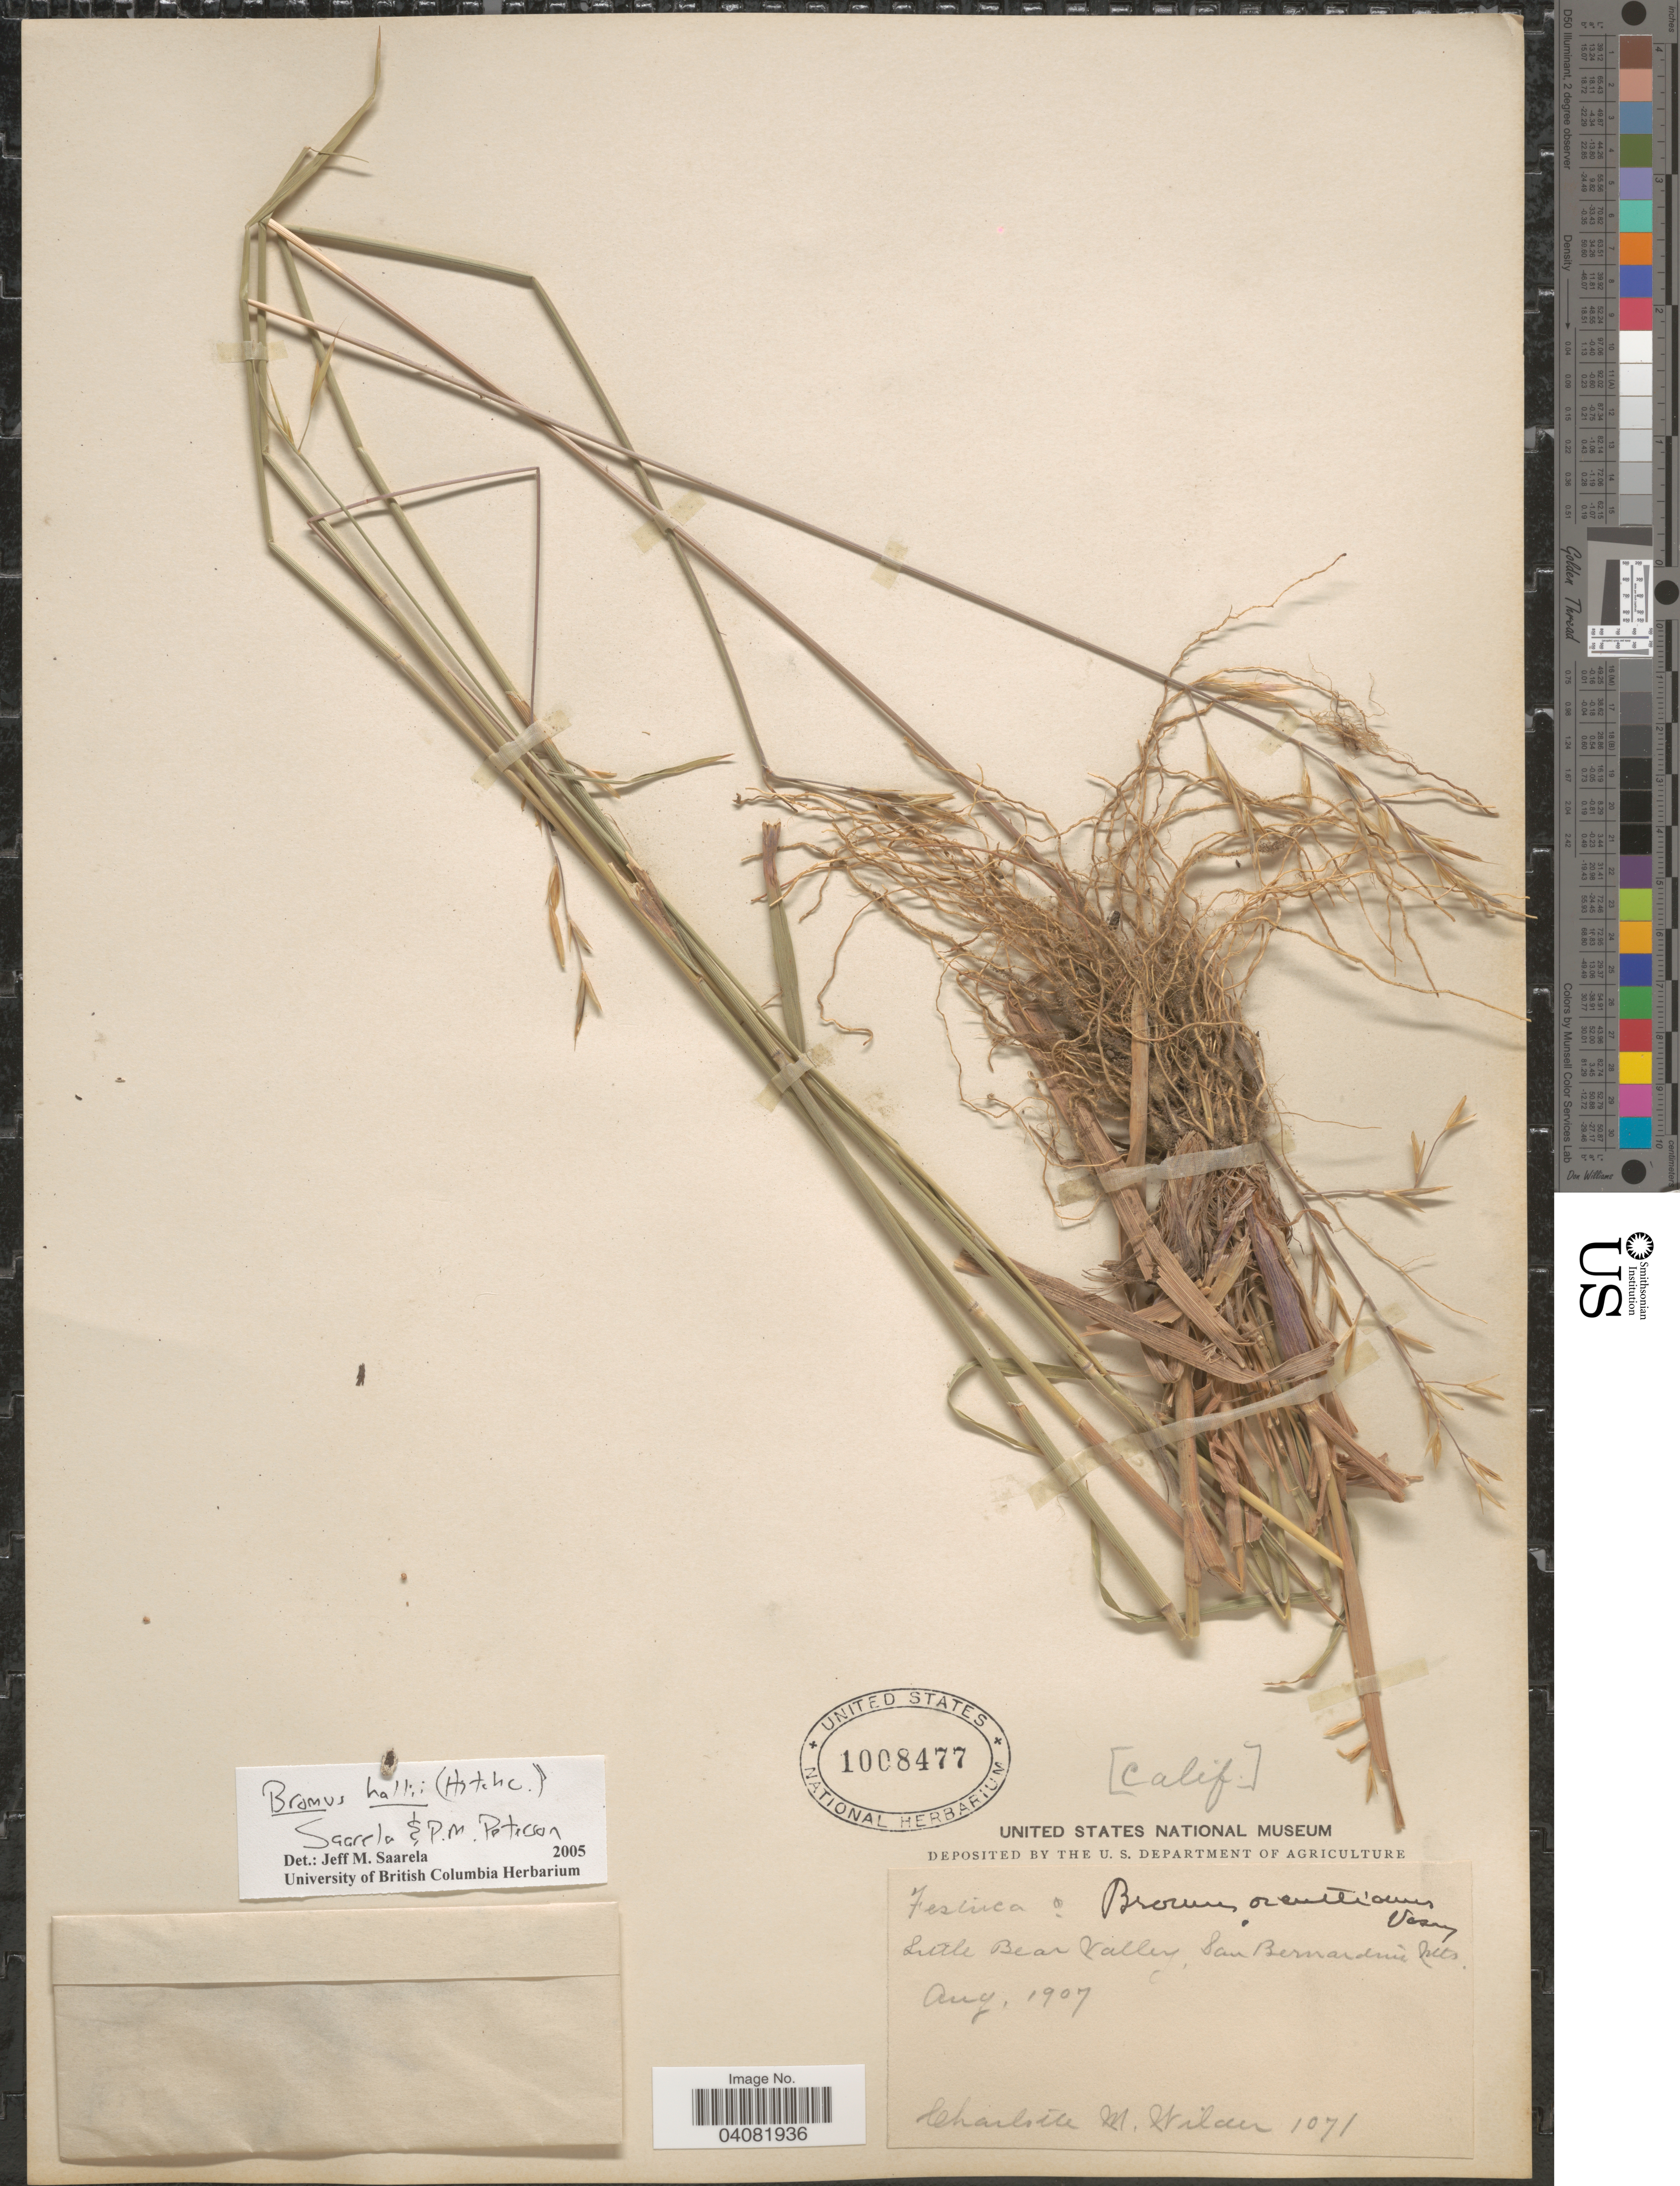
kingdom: Plantae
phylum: Tracheophyta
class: Liliopsida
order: Poales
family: Poaceae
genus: Bromus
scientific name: Bromus hallii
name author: (Hitchc.) Saarela & P.M. Peterson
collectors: C. Wilder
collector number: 1071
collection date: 1907-08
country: United States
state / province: California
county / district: San Bernardino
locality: Little Bear Valley, San Bernardino Mts.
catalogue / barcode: US 1008477